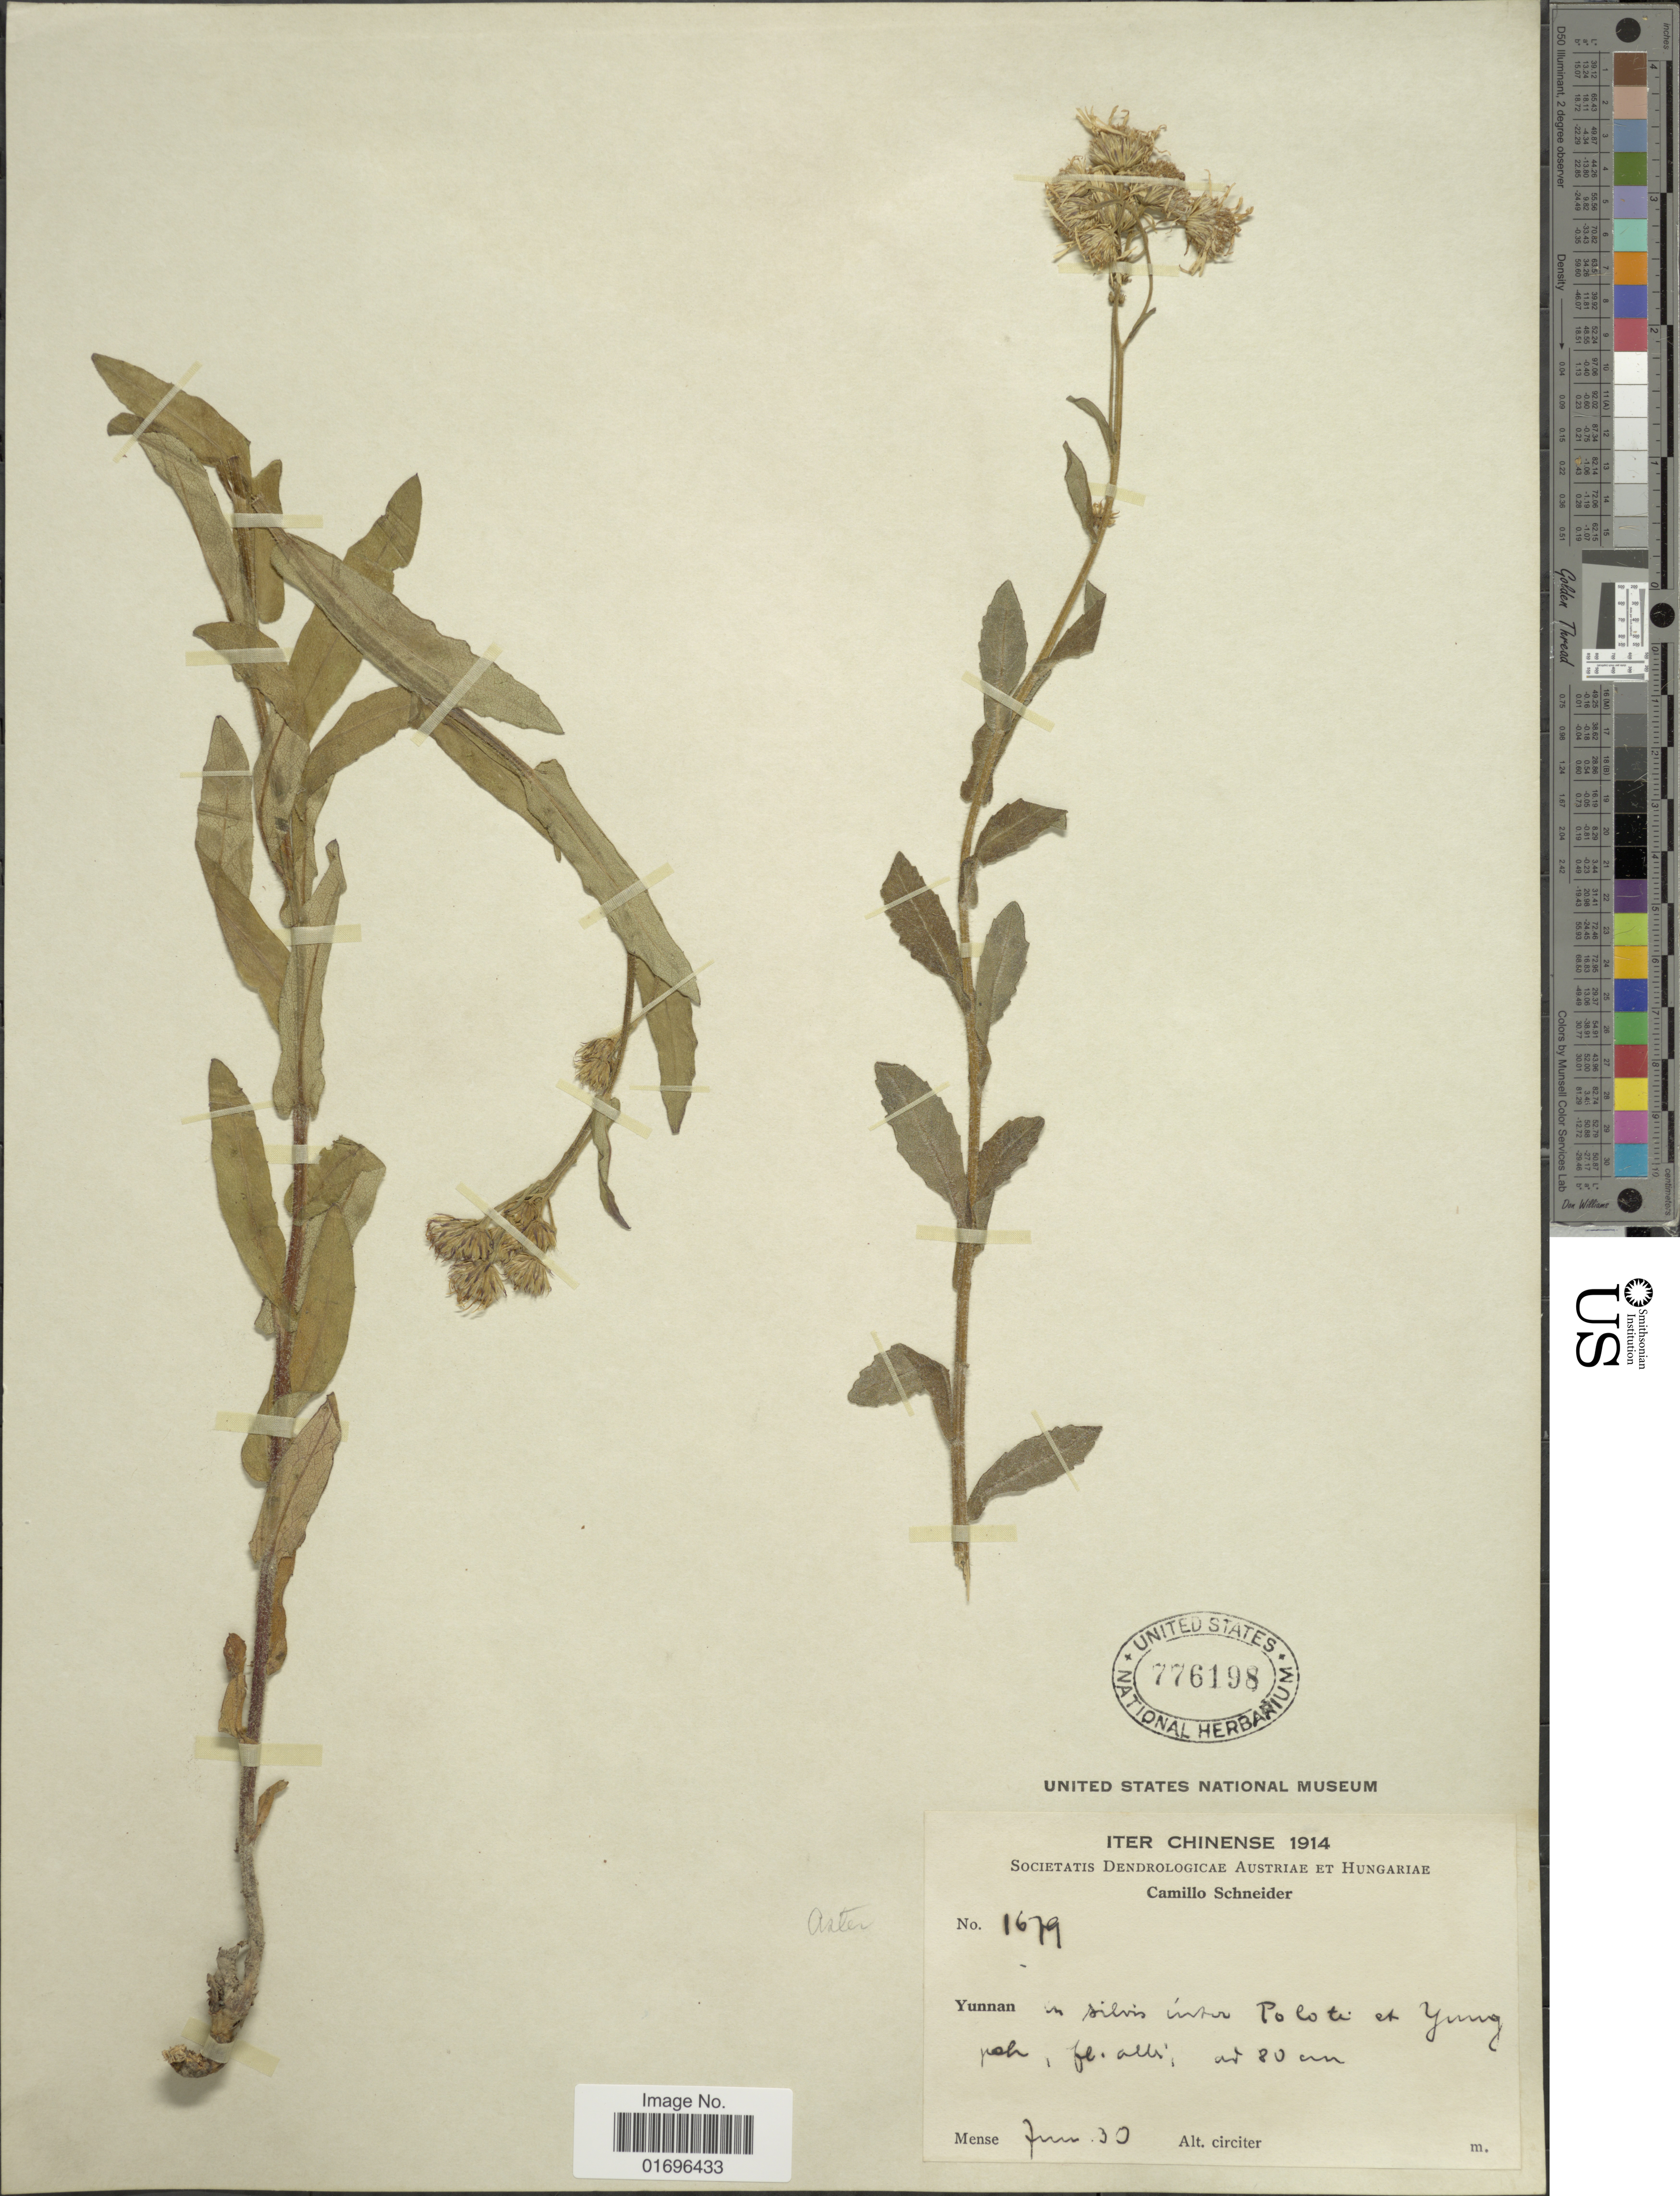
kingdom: Plantae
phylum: Tracheophyta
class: Magnoliopsida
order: Asterales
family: Asteraceae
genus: Aster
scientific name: Aster auriculatus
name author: Franch.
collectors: C. K. Schneider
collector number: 1679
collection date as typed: Transcribed d/m/y: /6/30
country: China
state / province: Yunnan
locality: Yunnan in silvis inter Poloti et Yung poh. [interpreted]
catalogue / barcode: US 776198